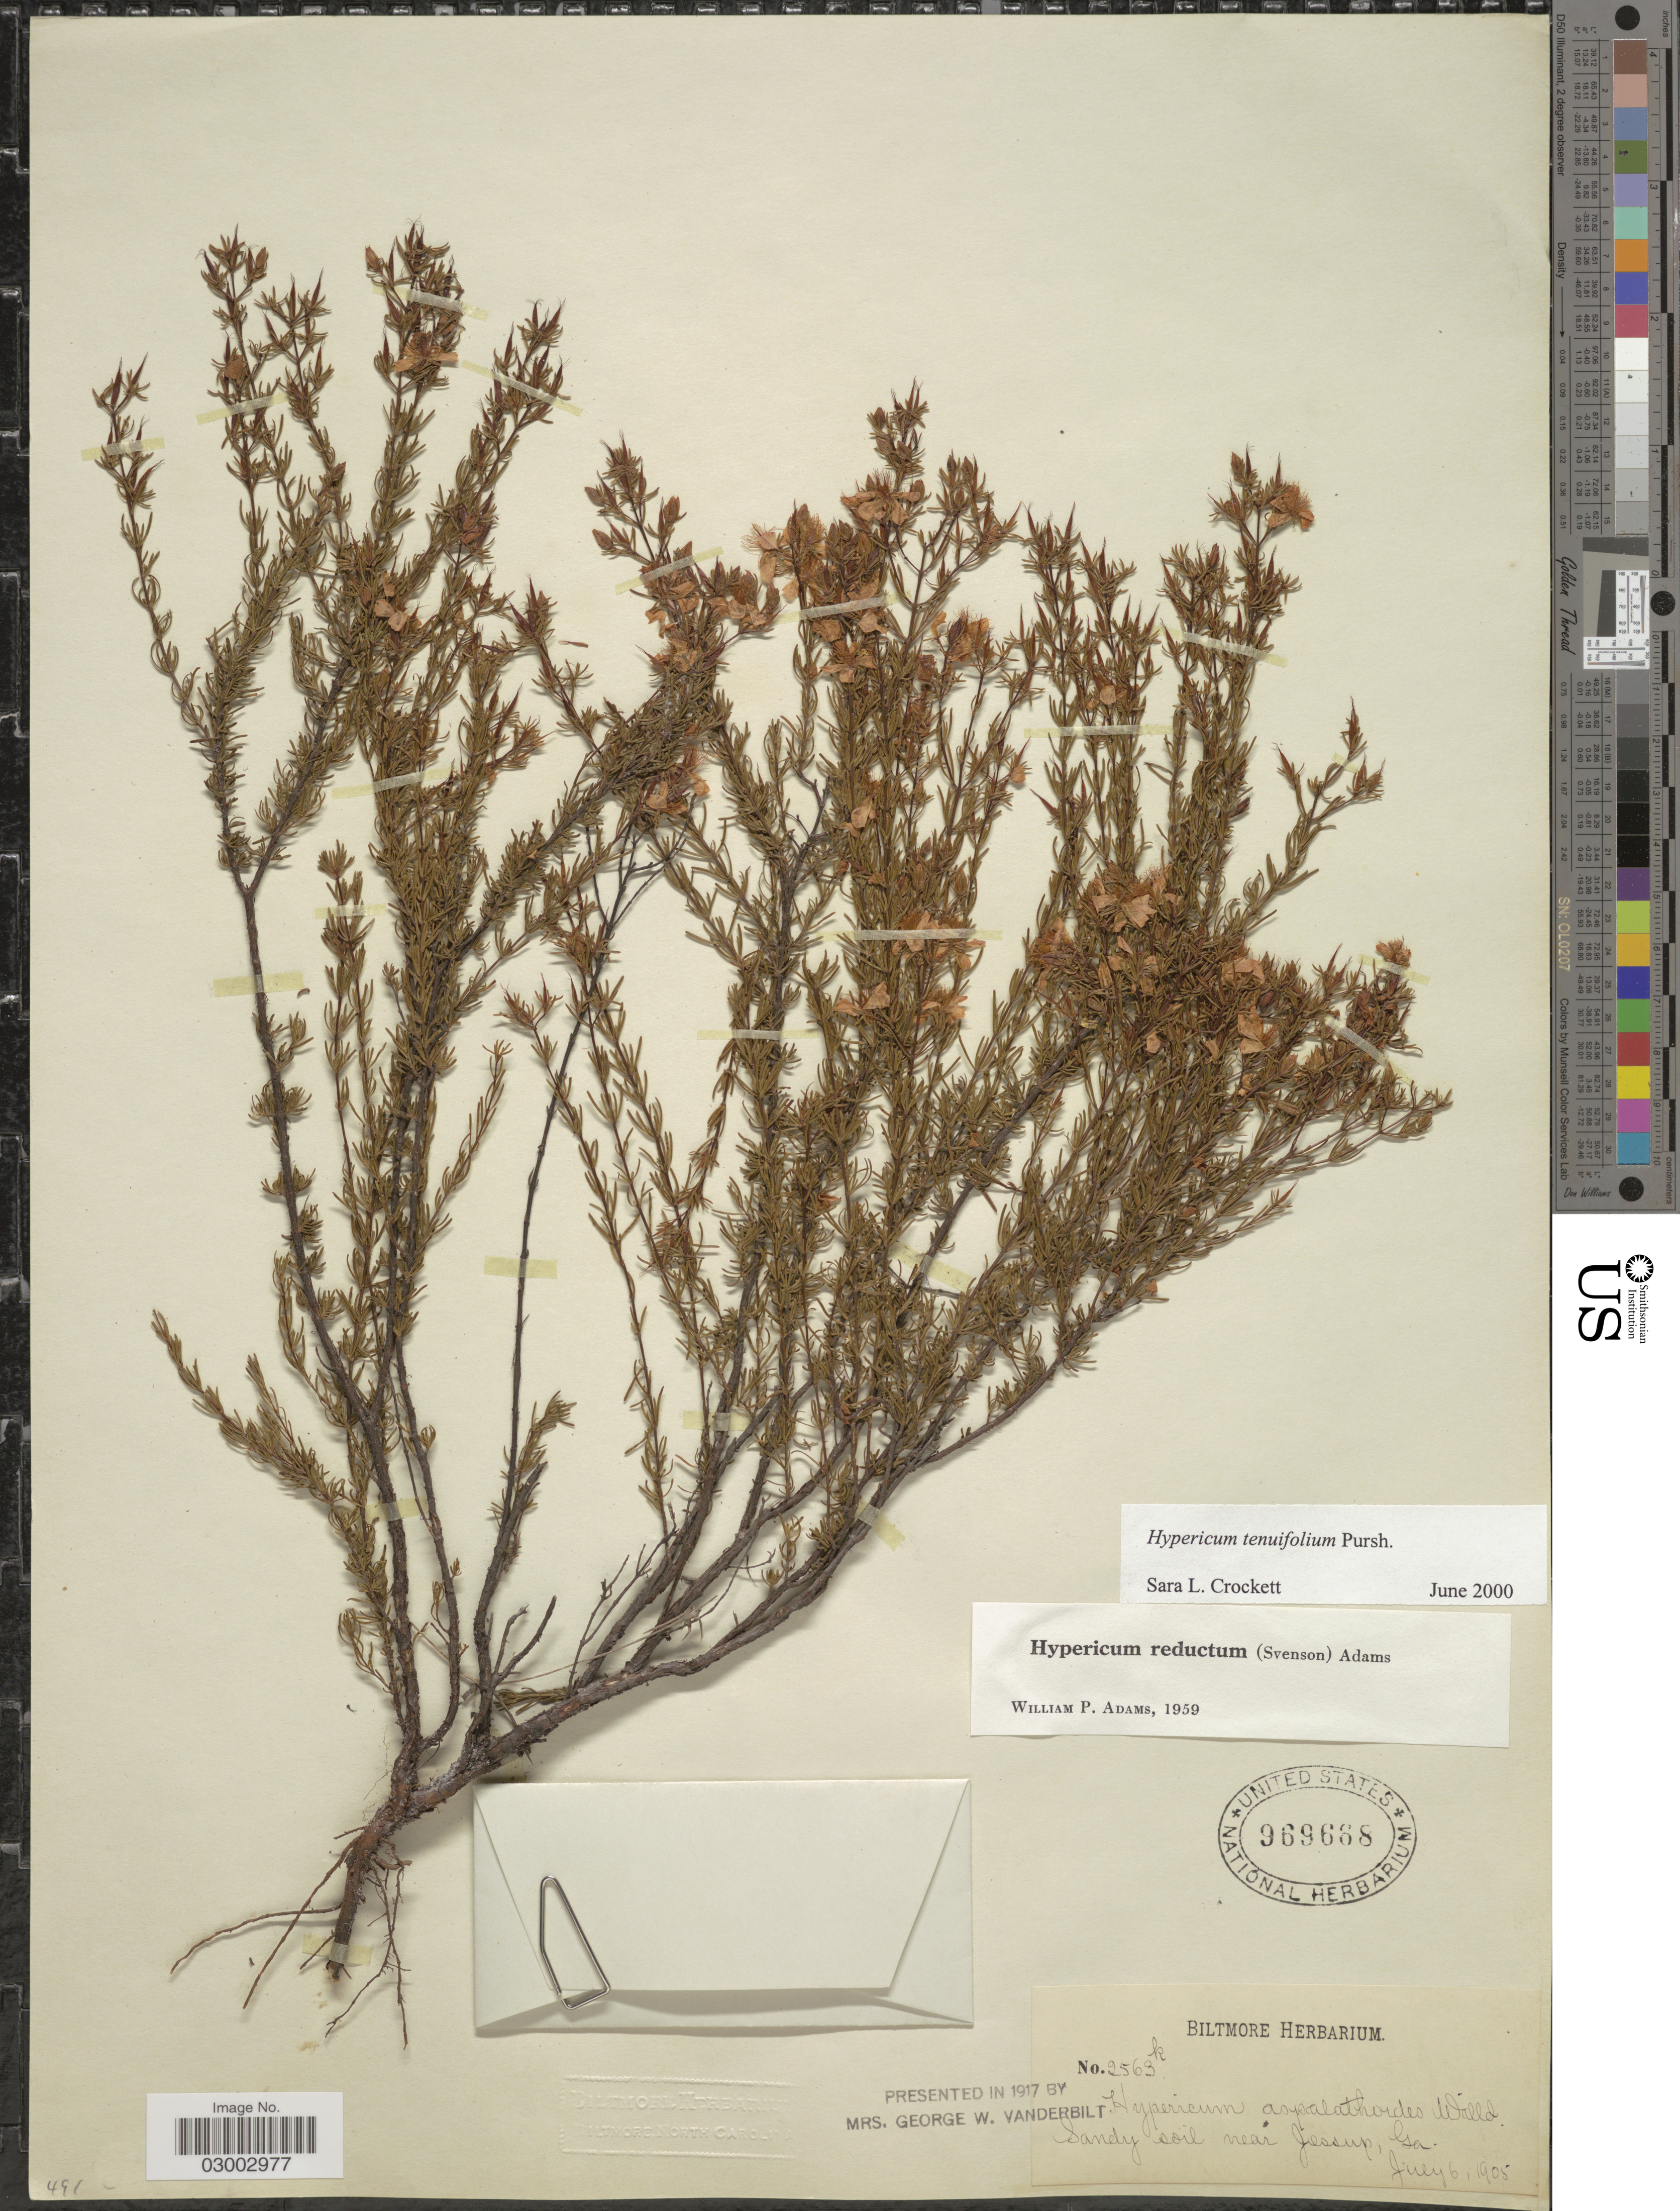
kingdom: Plantae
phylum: Tracheophyta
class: Magnoliopsida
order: Malpighiales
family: Hypericaceae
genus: Hypericum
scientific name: Hypericum tenuifolium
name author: Pursh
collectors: ex herb. Biltmore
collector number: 2563k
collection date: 1905-07-06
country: United States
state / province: Georgia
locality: Sandy soil near Jessup, Ga.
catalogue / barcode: US 969668